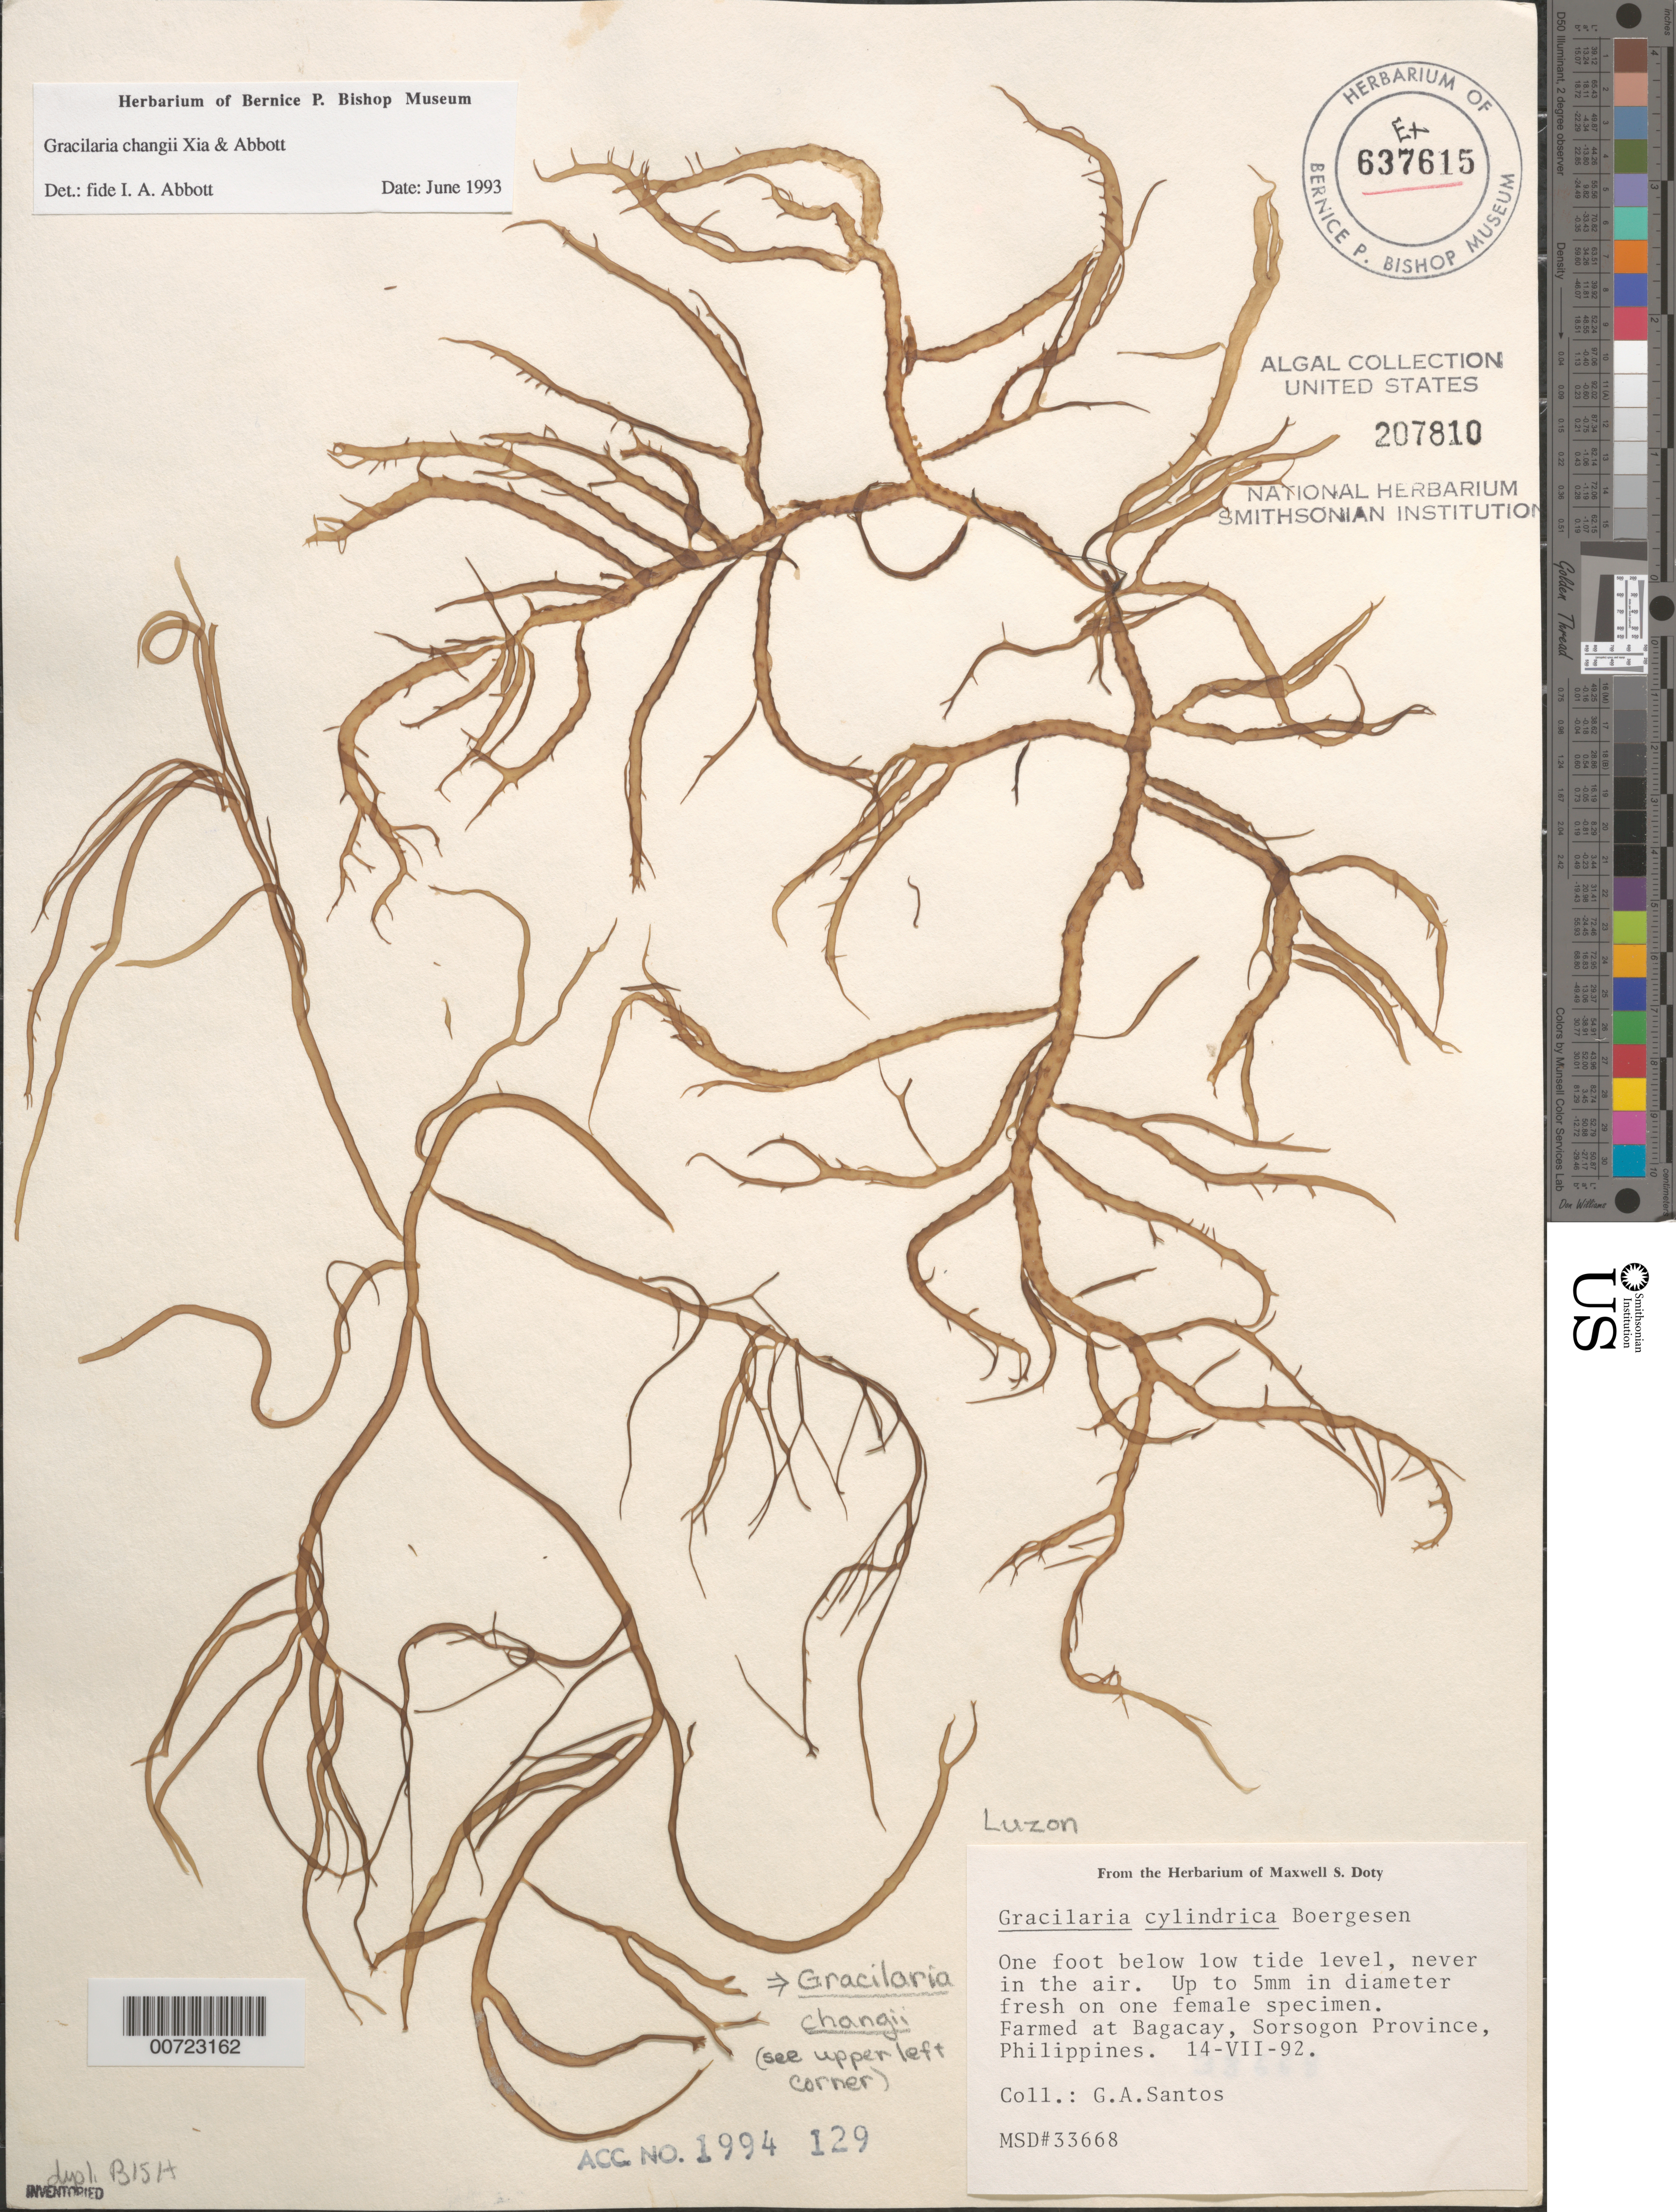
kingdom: Plantae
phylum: Rhodophyta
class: Florideophyceae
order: Gracilariales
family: Gracilariaceae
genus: Gracilaria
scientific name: Gracilaria changii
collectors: G. Santos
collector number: MSD 33668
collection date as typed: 14 Jul 1992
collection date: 1992-07-14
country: Philippines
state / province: Bicol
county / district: Sorsogon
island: Luzon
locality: Bagacay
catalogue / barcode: US 207810